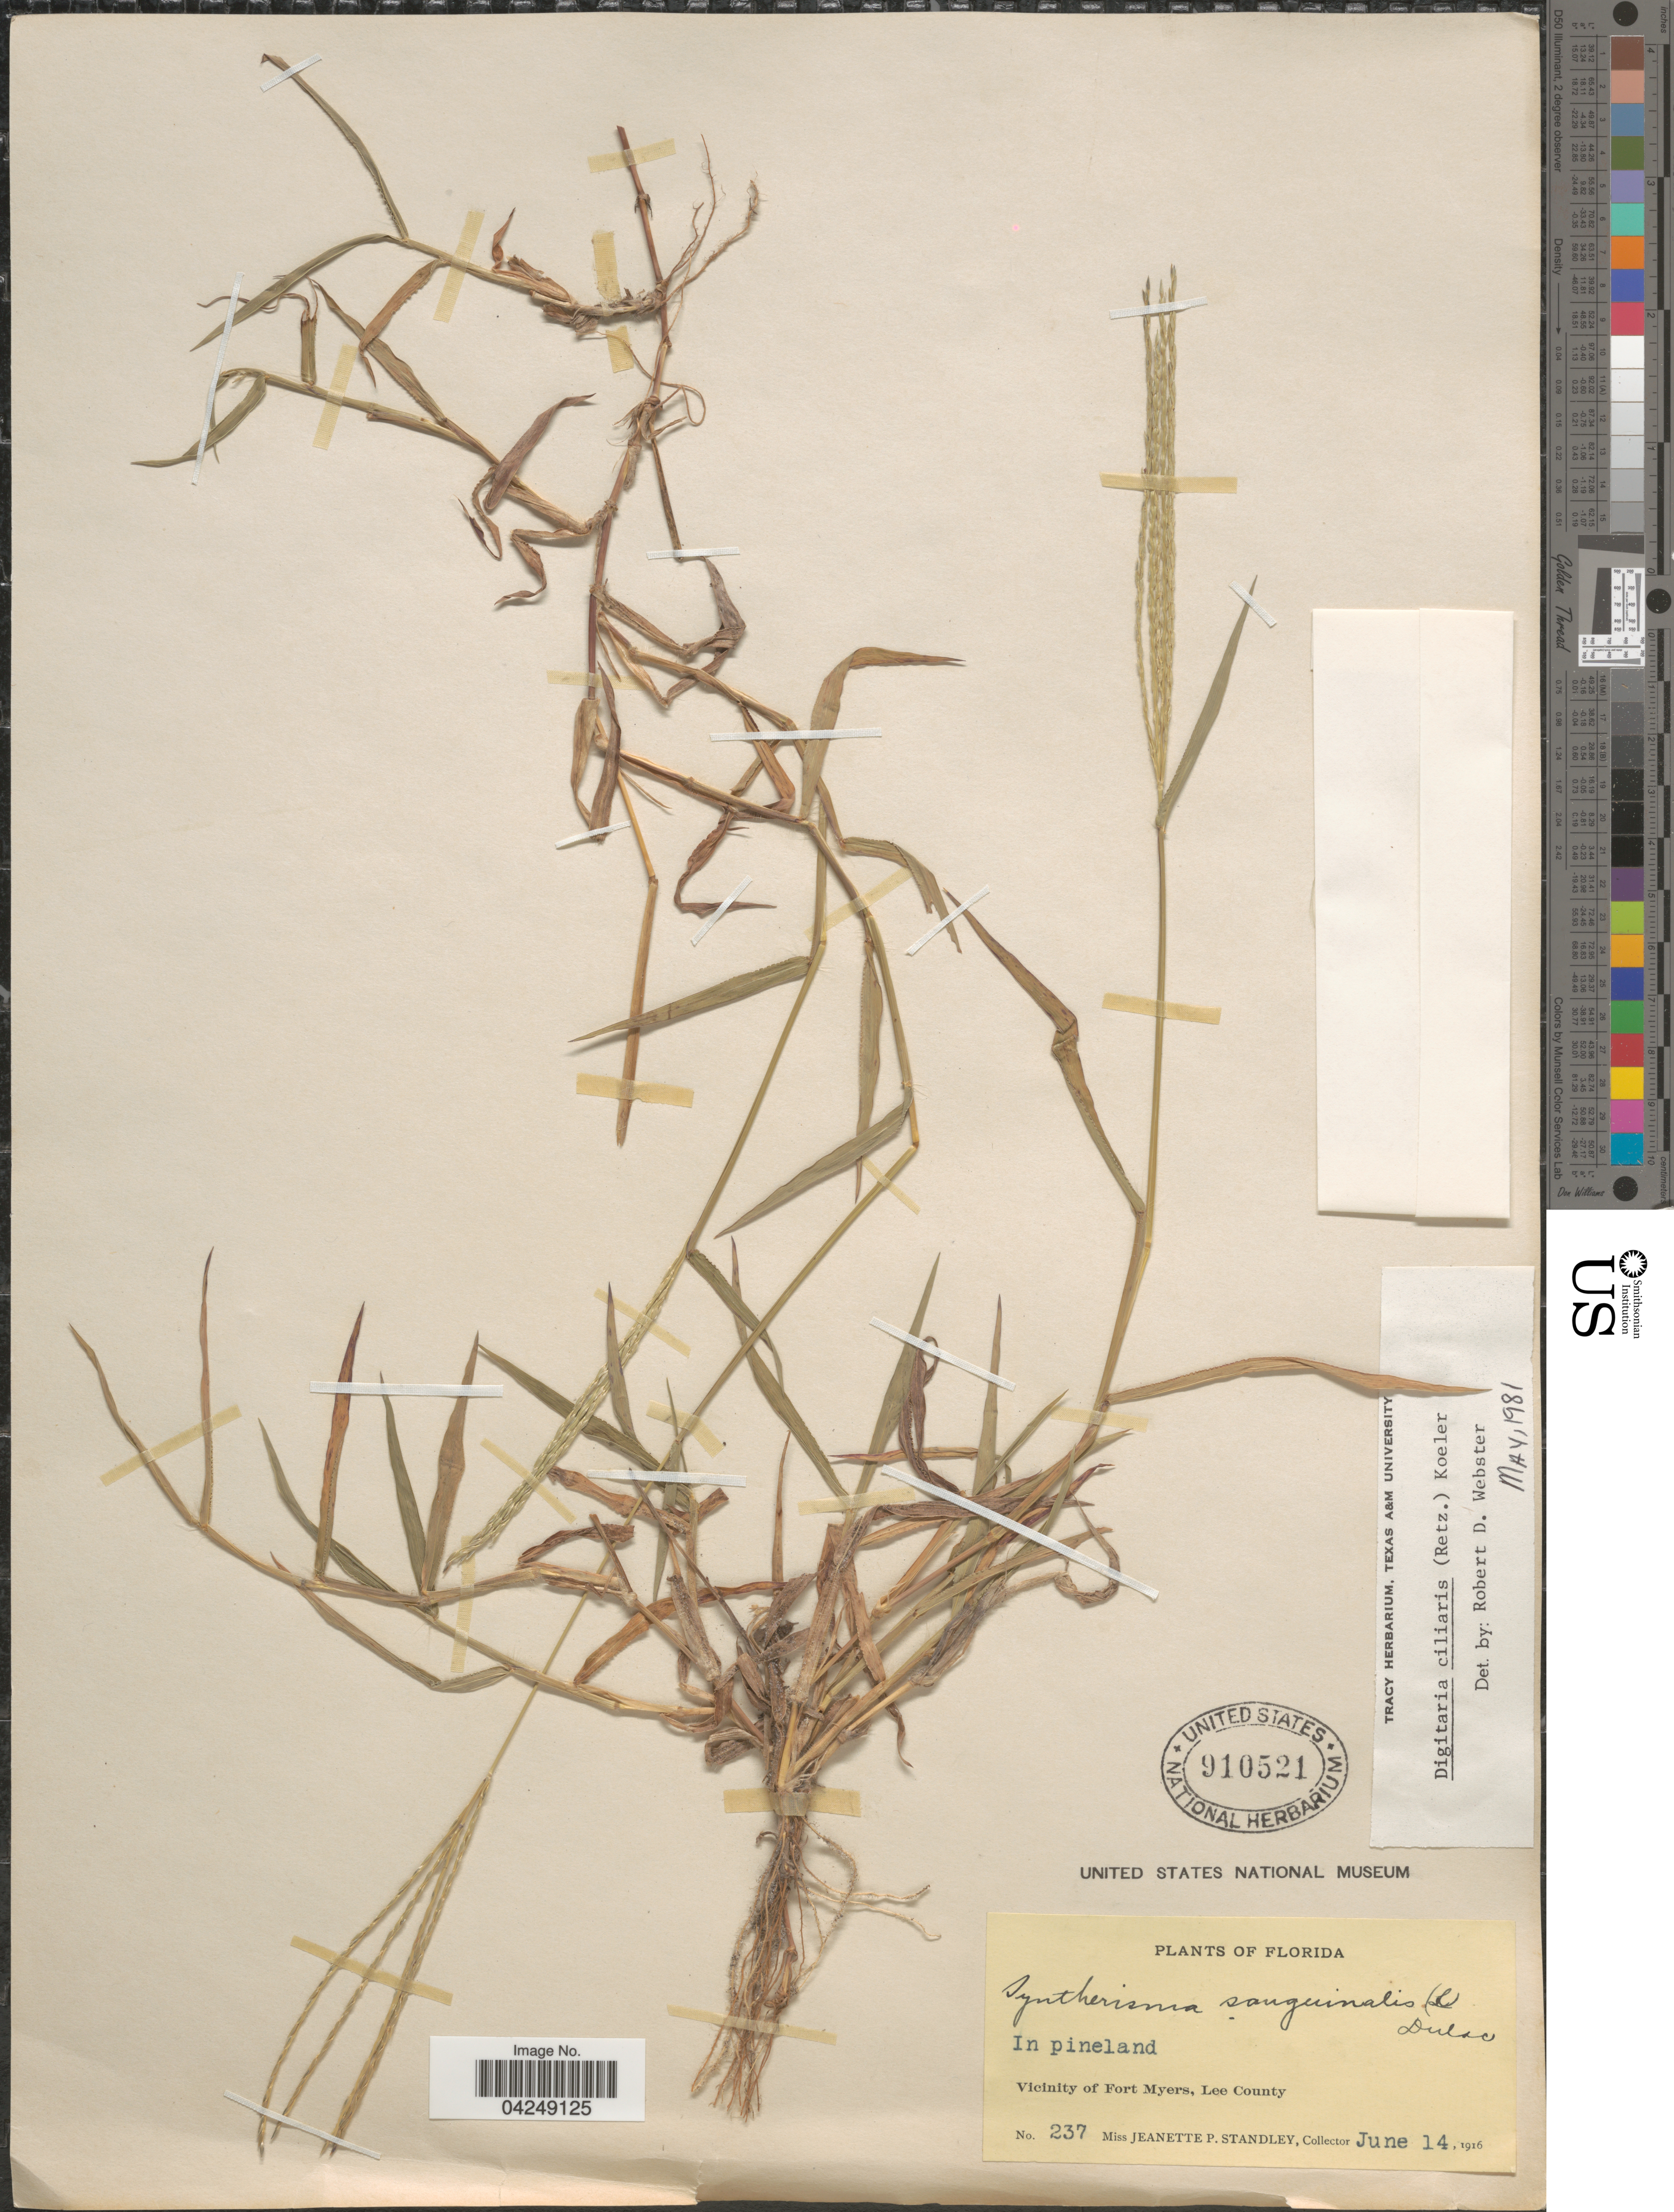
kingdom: Plantae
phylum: Tracheophyta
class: Liliopsida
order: Poales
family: Poaceae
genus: Digitaria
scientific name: Digitaria ciliaris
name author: (Retz.) Koeler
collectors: J. P. Standley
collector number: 237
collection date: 1916-06-14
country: United States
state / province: Florida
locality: In pineland. Vicinity of Fort Meyers, Lee County.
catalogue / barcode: US 910521